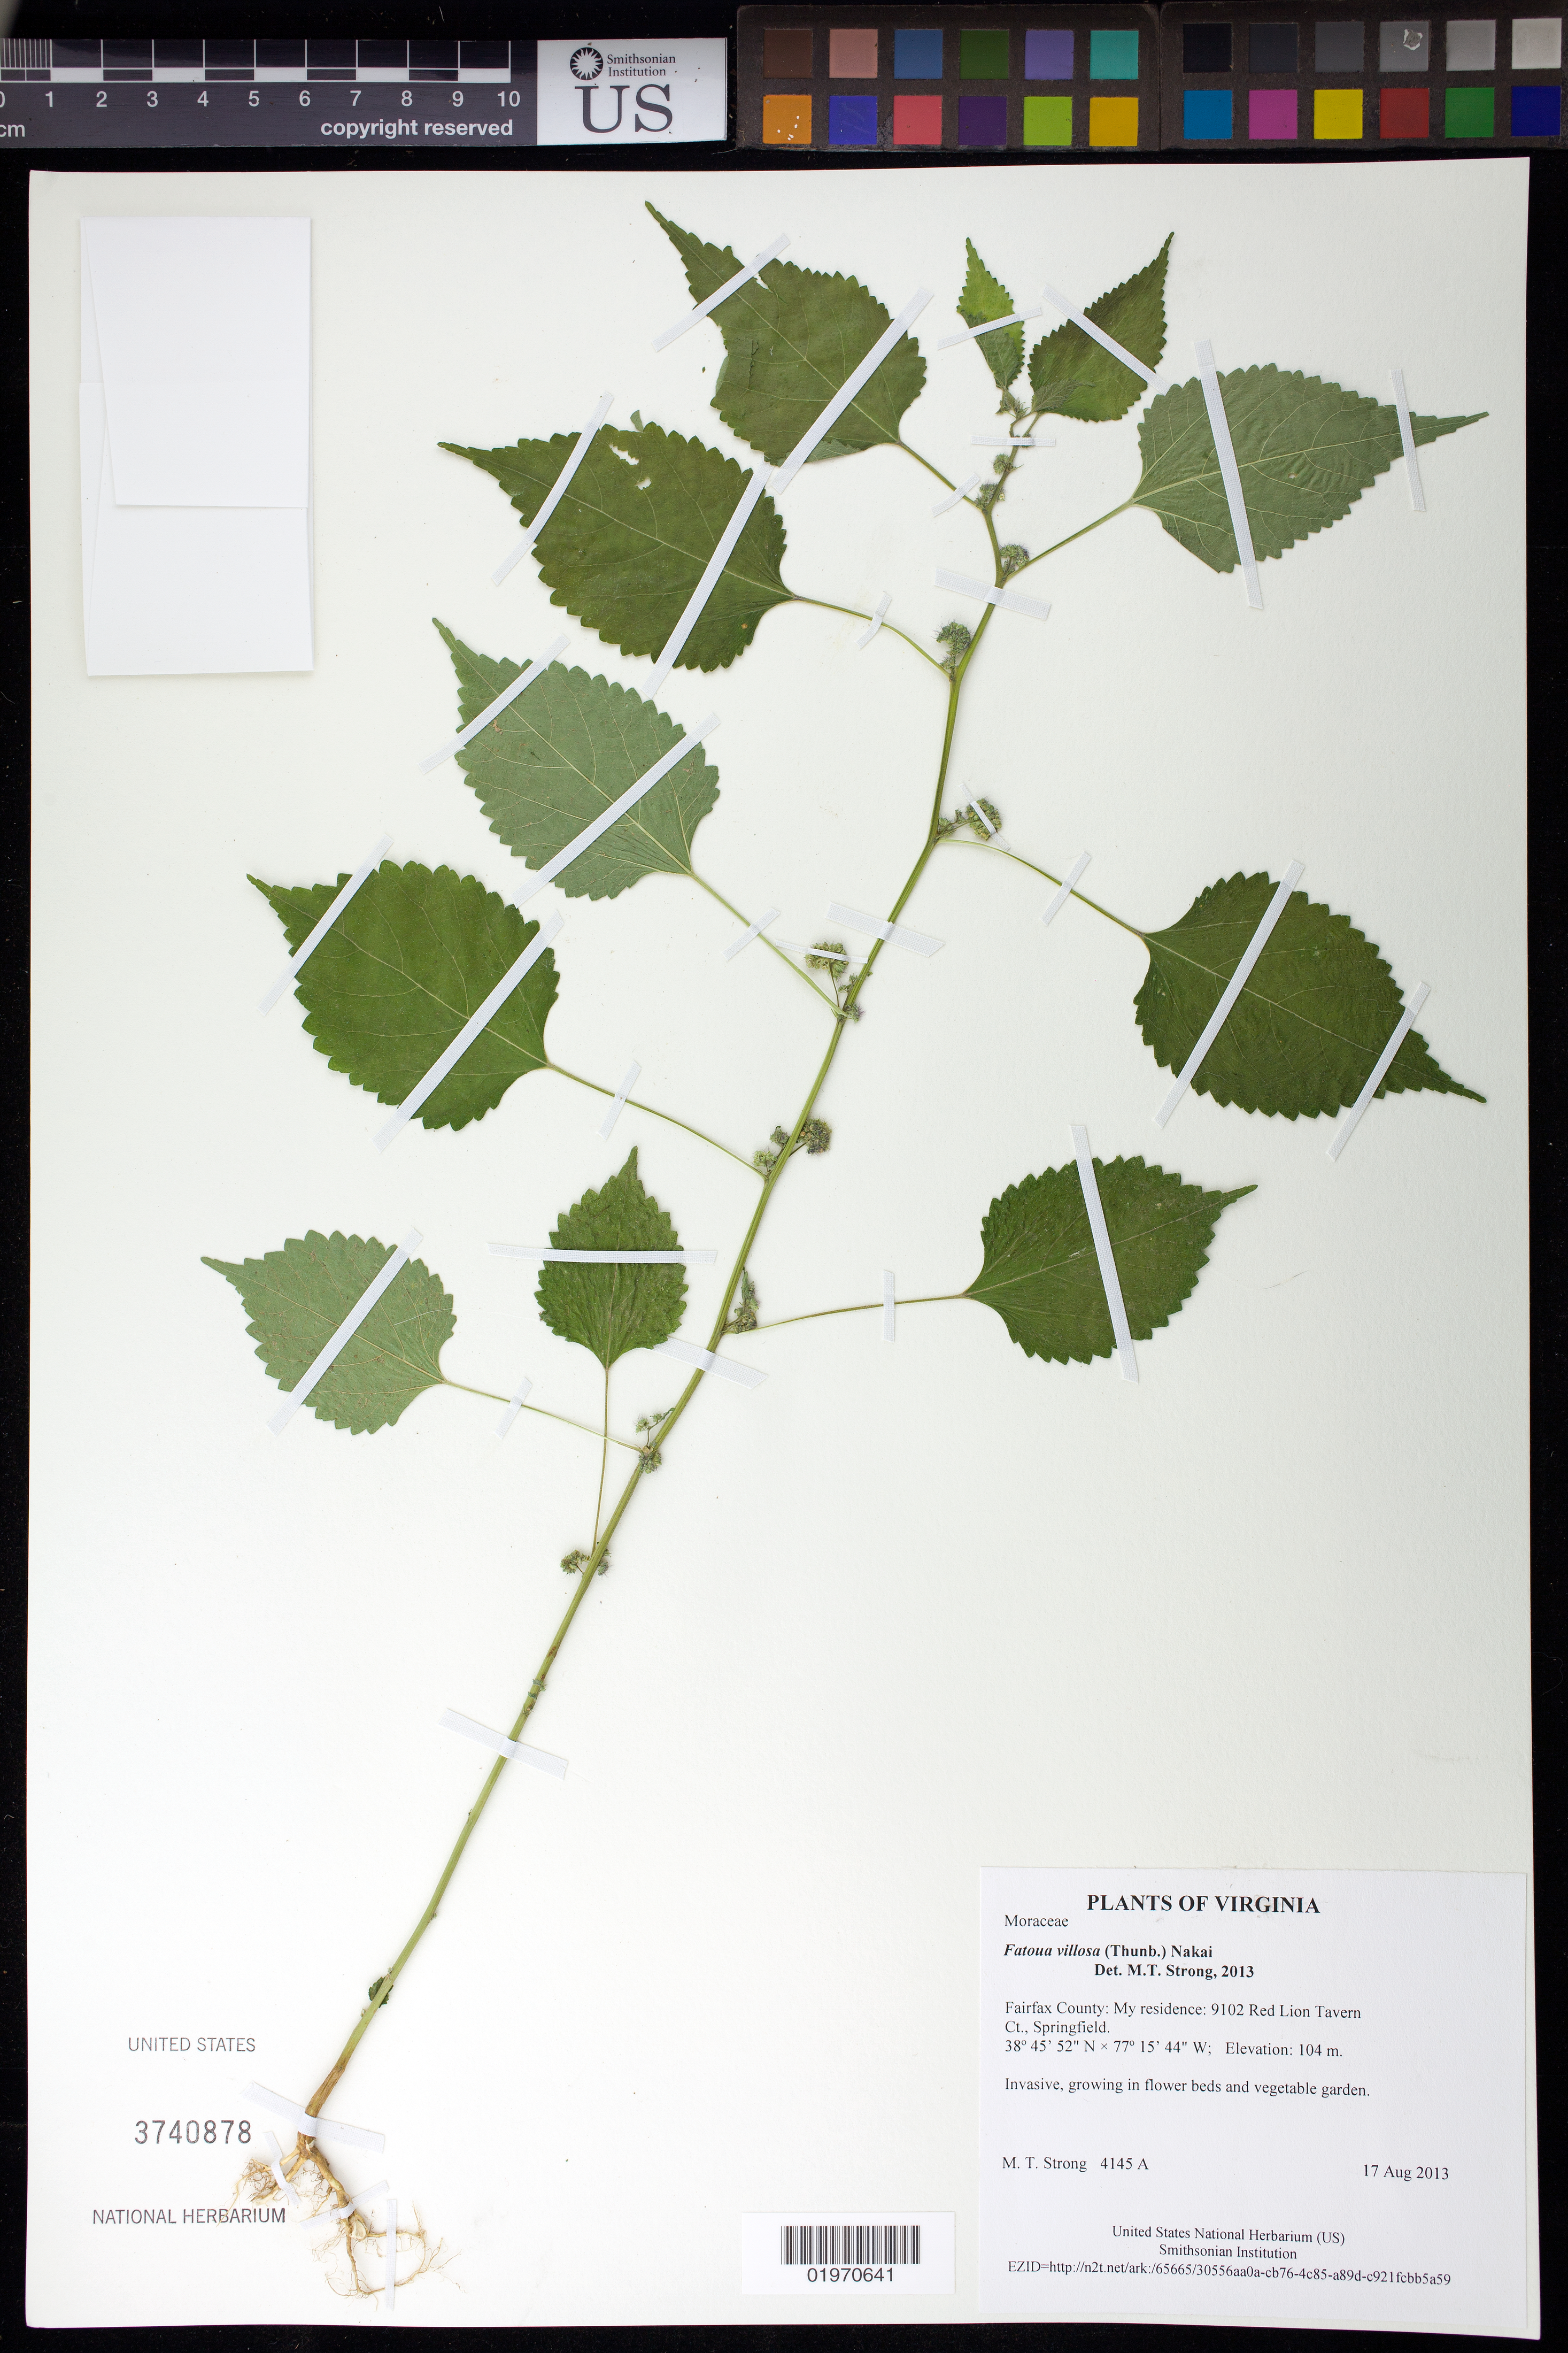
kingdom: Plantae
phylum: Tracheophyta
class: Magnoliopsida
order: Rosales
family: Moraceae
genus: Fatoua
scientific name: Fatoua villosa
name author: (Thunb.) Nakai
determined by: Strong, Mark T., (BOT), Smithsonian Institution - National Museum of Natural History (UNITED STATES)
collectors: M. T. Strong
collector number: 4145 A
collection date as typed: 17 Aug 2013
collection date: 2013-08-17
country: United States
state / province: Virginia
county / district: Fairfax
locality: My residence: 9102 Red Lion Tavern Ct.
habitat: Invasive, growing in flower beds and vegetable garden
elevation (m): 104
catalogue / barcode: US 3740878